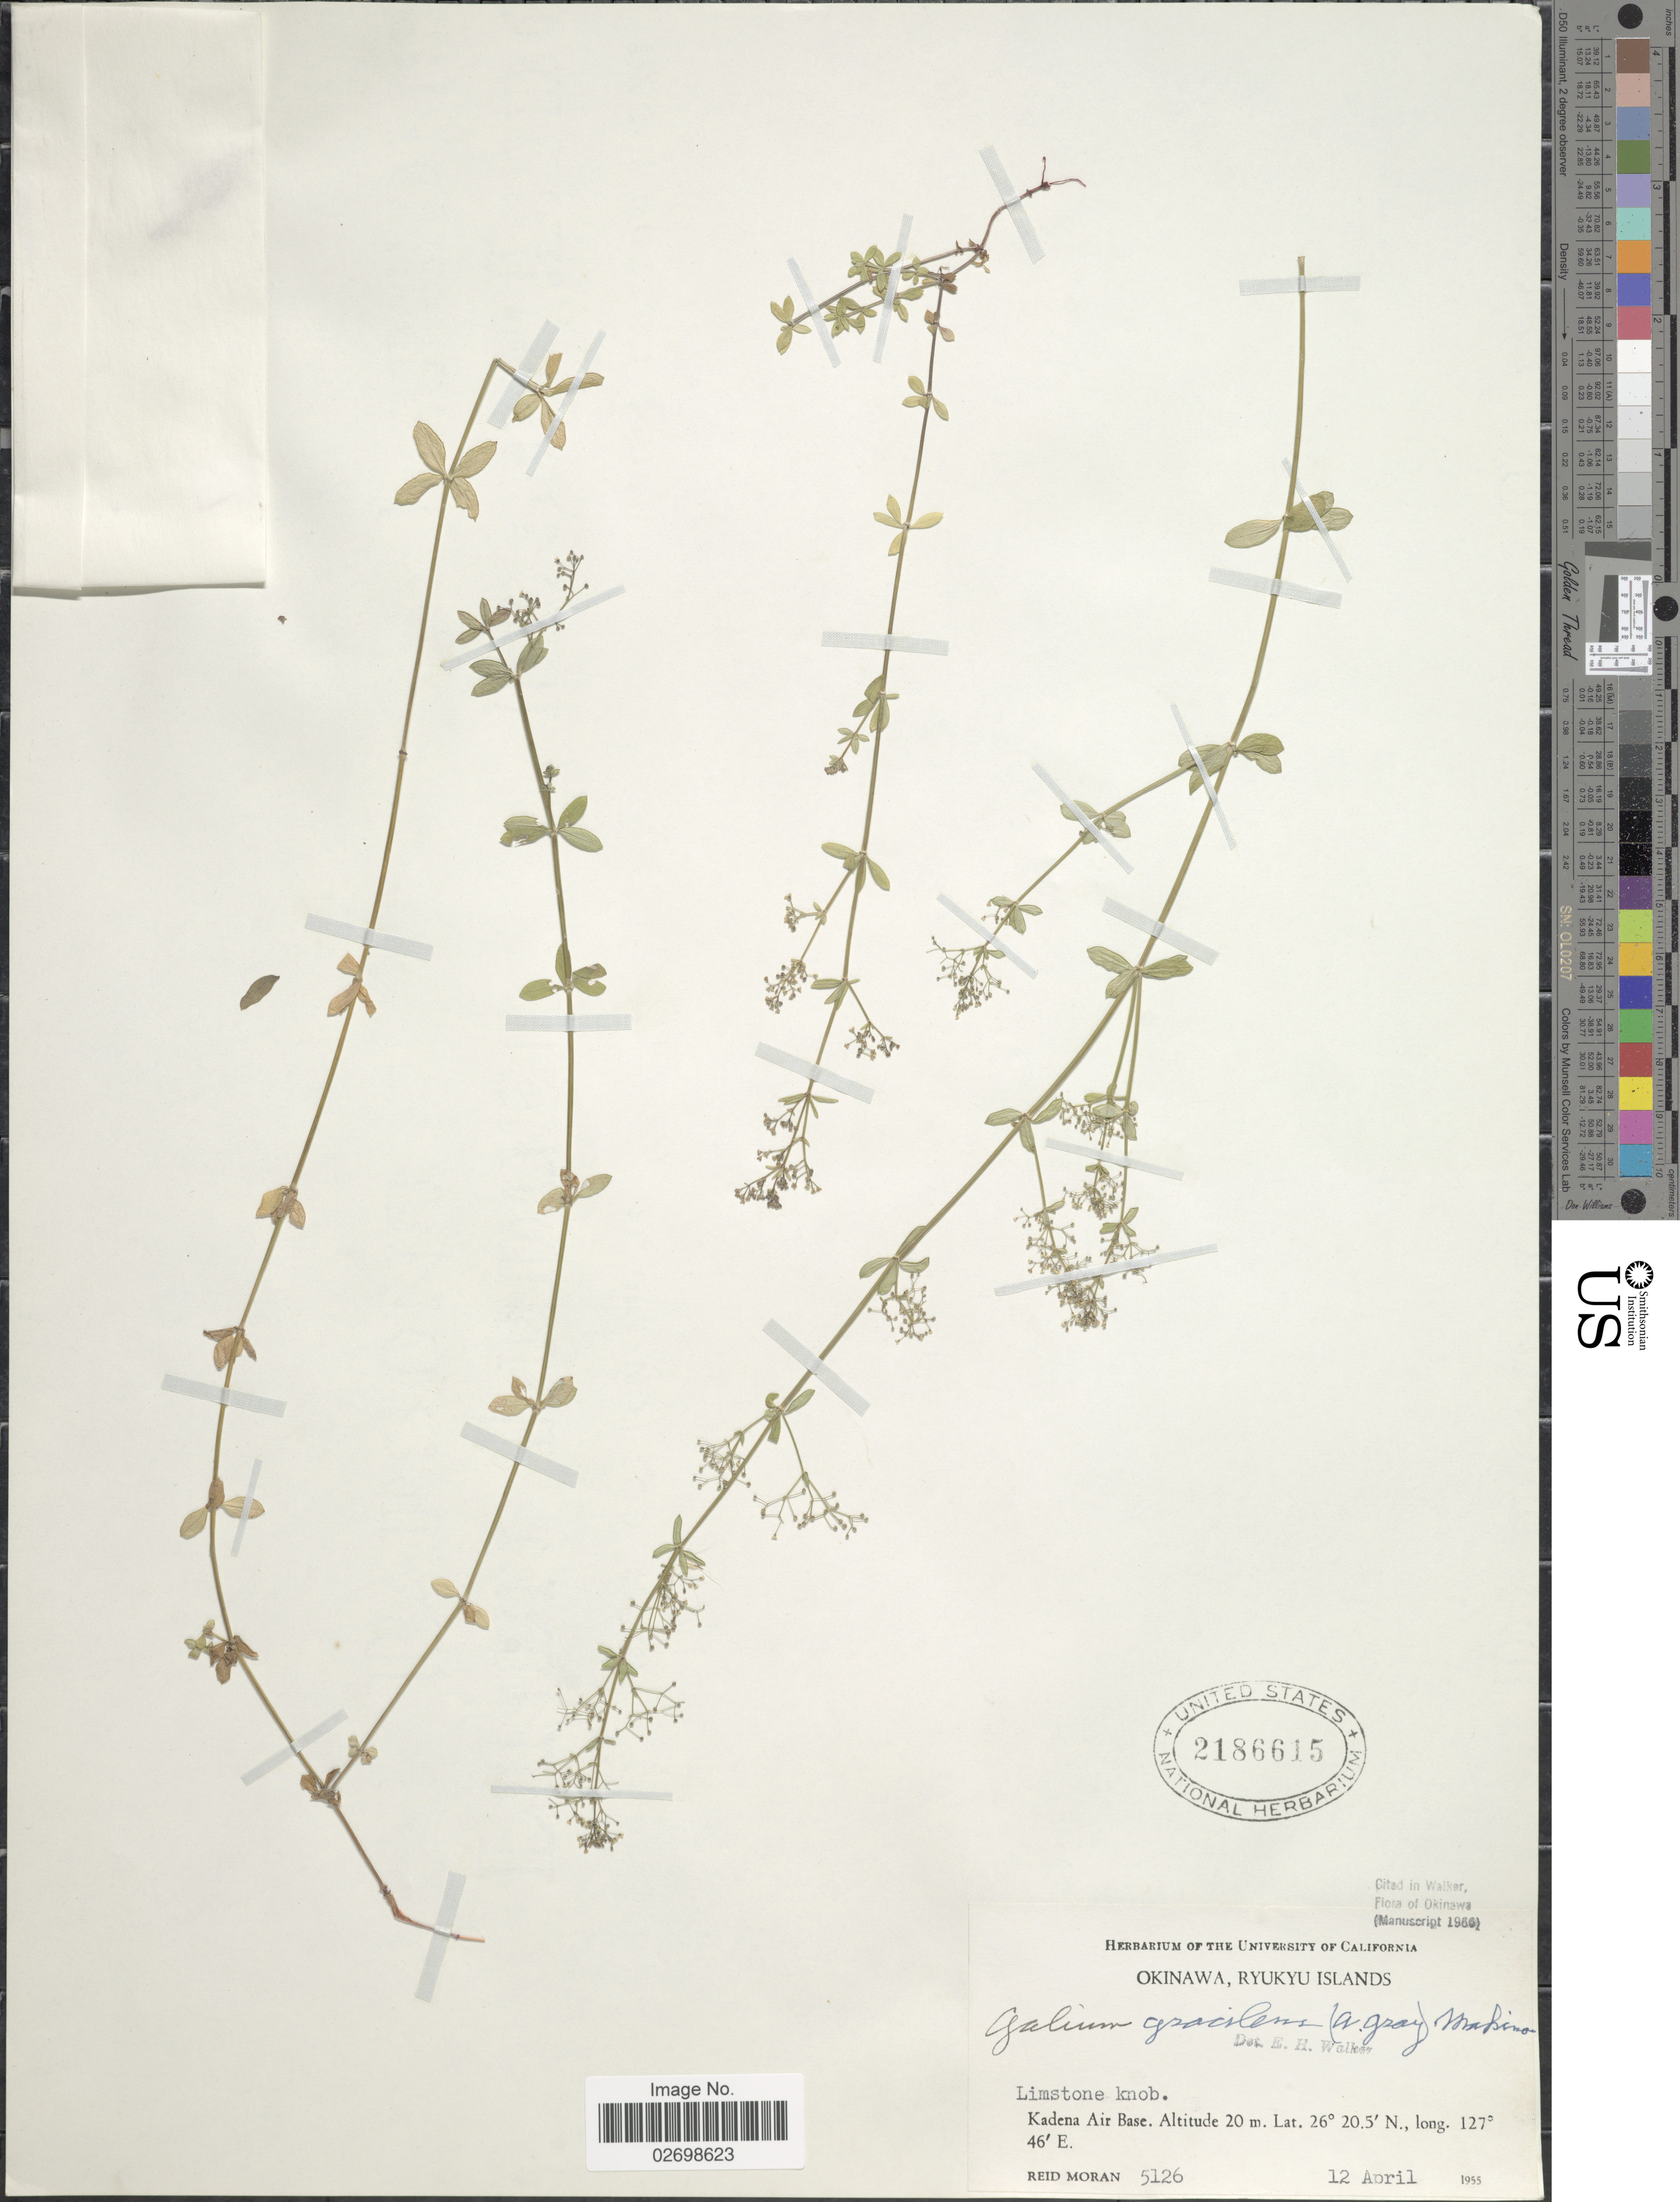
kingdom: Plantae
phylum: Tracheophyta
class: Magnoliopsida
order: Gentianales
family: Rubiaceae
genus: Galium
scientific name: Galium gracilens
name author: (A. Gray) Makino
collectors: R. V. Moran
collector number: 5126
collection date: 1955-04-12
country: Japan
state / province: Okinawa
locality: Ryukyu Islands, Limestone knob, Kadena Air Base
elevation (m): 20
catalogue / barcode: US 2186615